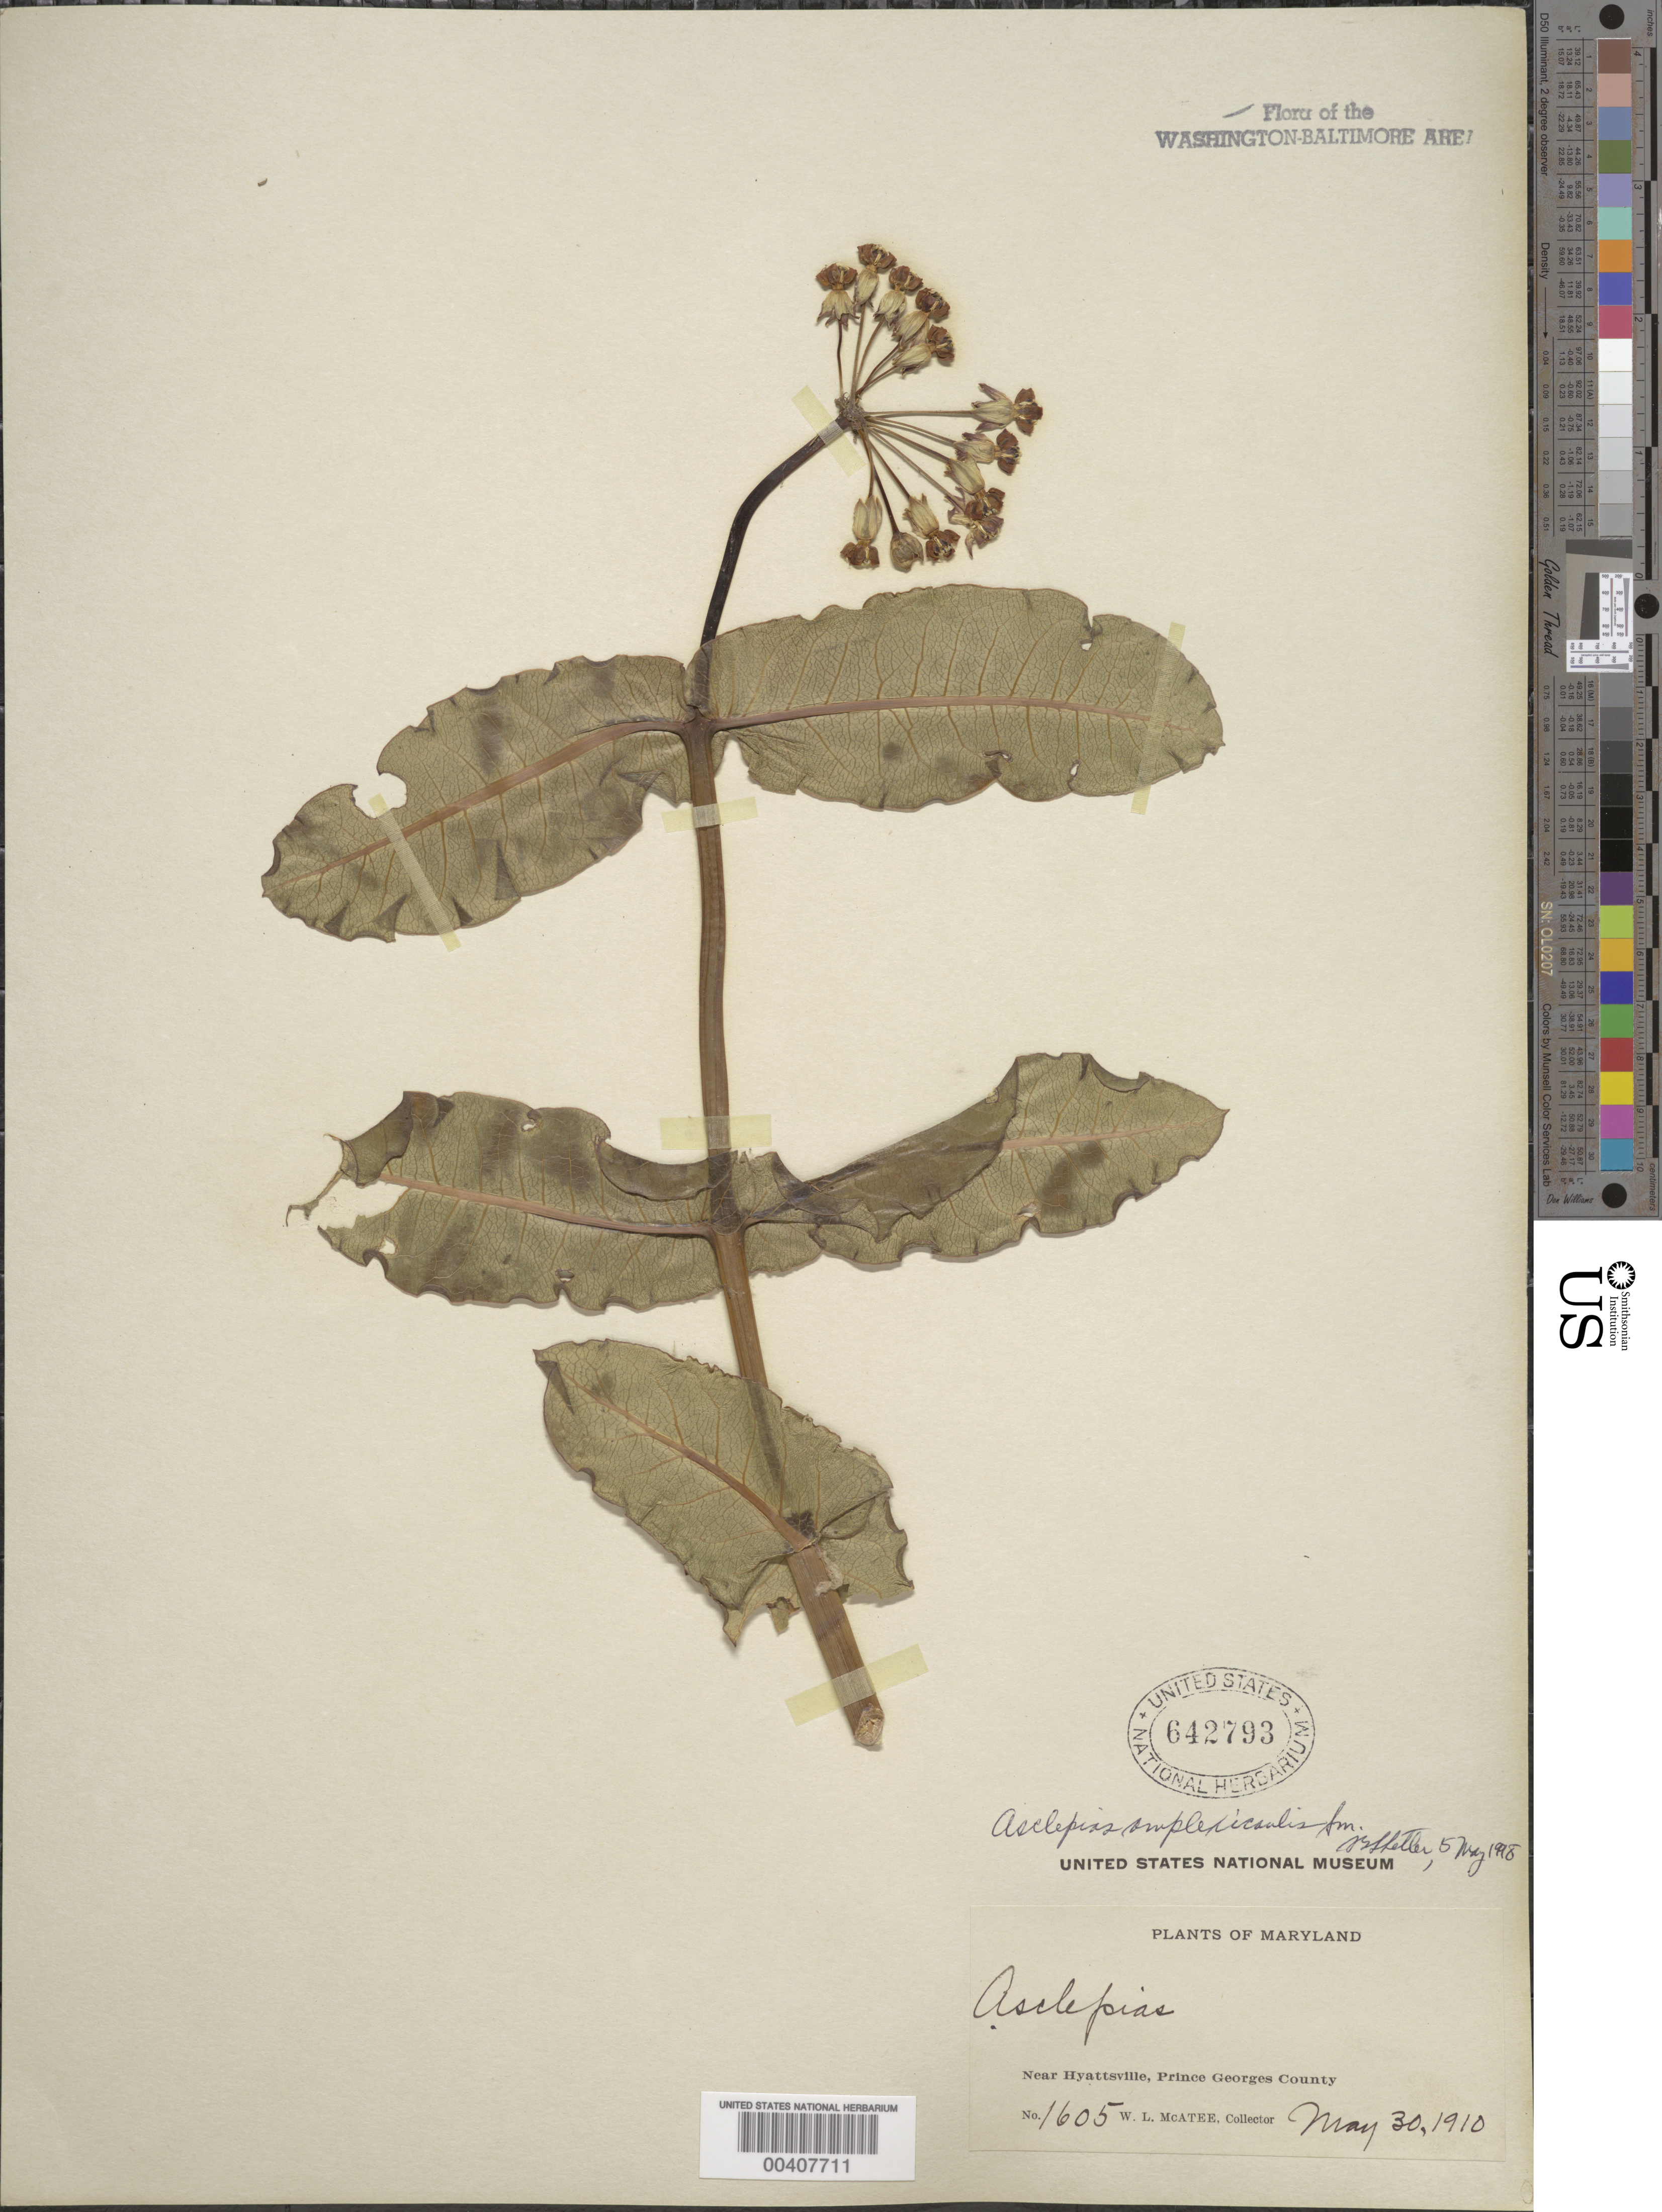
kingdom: Plantae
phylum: Tracheophyta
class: Magnoliopsida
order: Gentianales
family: Apocynaceae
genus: Asclepias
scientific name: Asclepias amplexicaulis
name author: J. Small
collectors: W. McAtee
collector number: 1605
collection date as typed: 30 May 1910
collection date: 1910-05-30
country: United States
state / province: Maryland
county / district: Prince George's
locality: Hyattsville vicinity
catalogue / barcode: US 642793